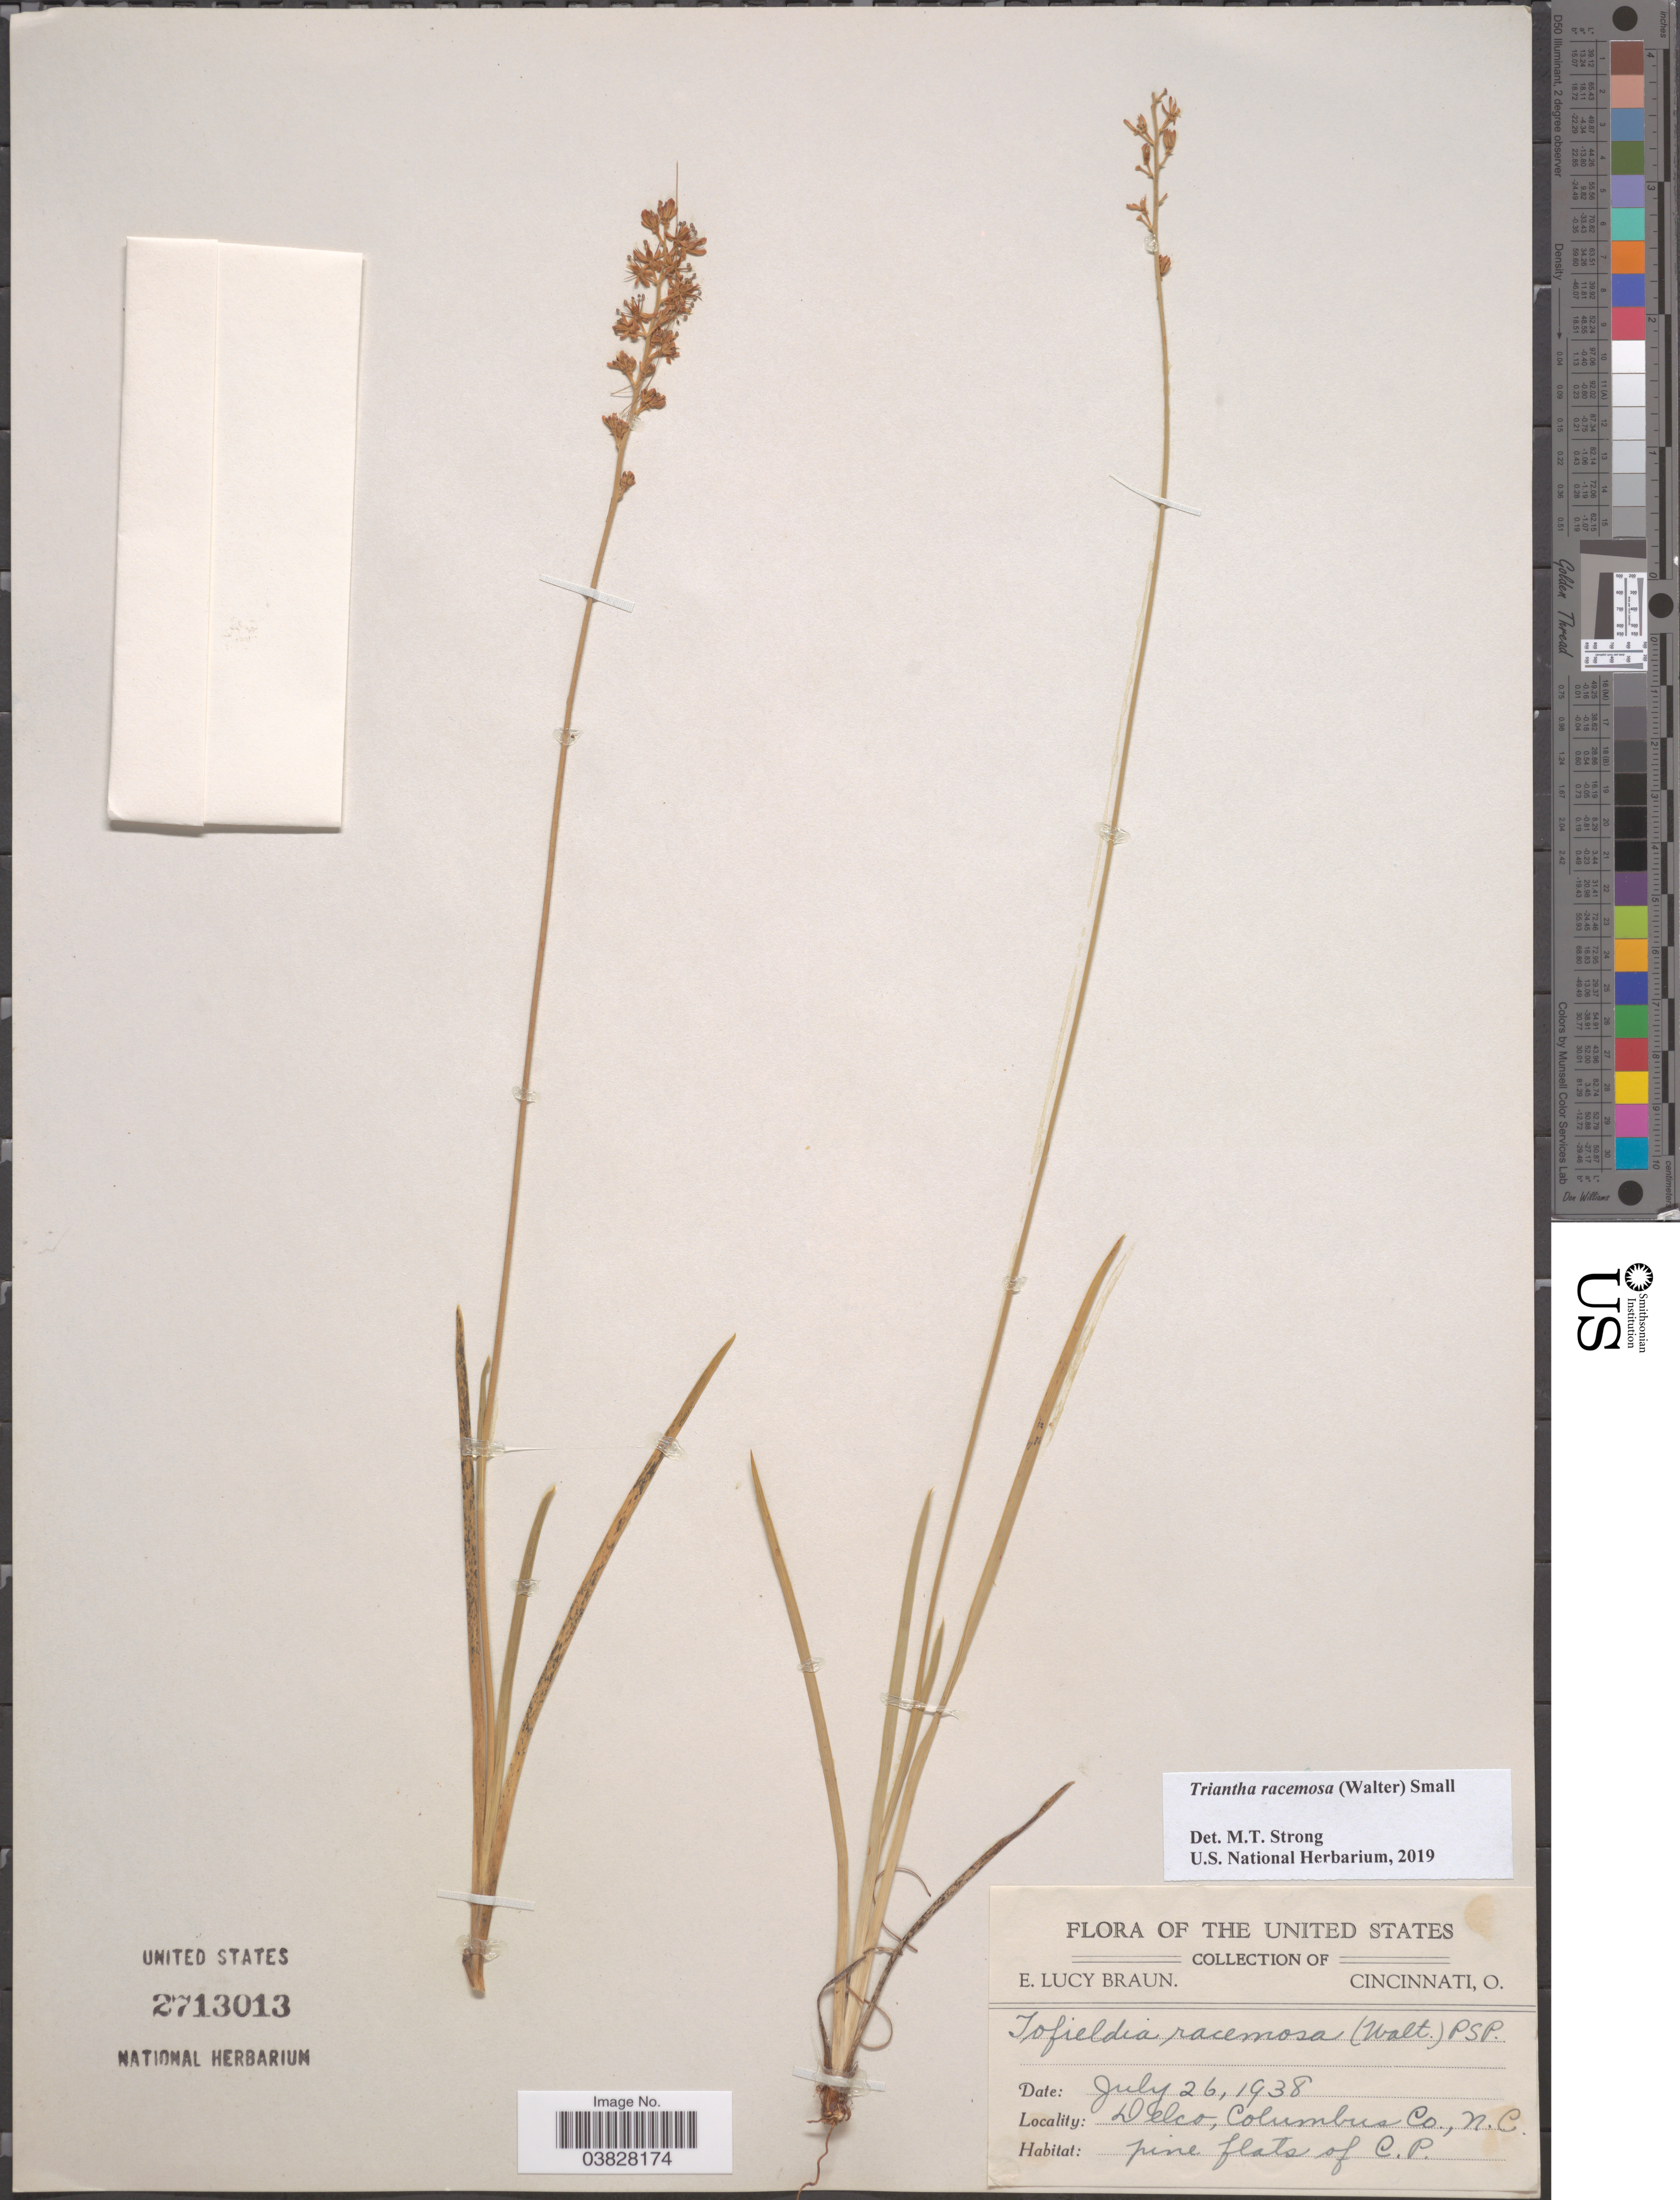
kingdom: Plantae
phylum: Tracheophyta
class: Liliopsida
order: Alismatales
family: Tofieldiaceae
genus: Triantha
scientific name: Triantha racemosa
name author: (Walter) Small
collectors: E. L. Braun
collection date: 1938-07-26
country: United States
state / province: North Carolina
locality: Delco, Columbus Co.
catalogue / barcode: US 2713013